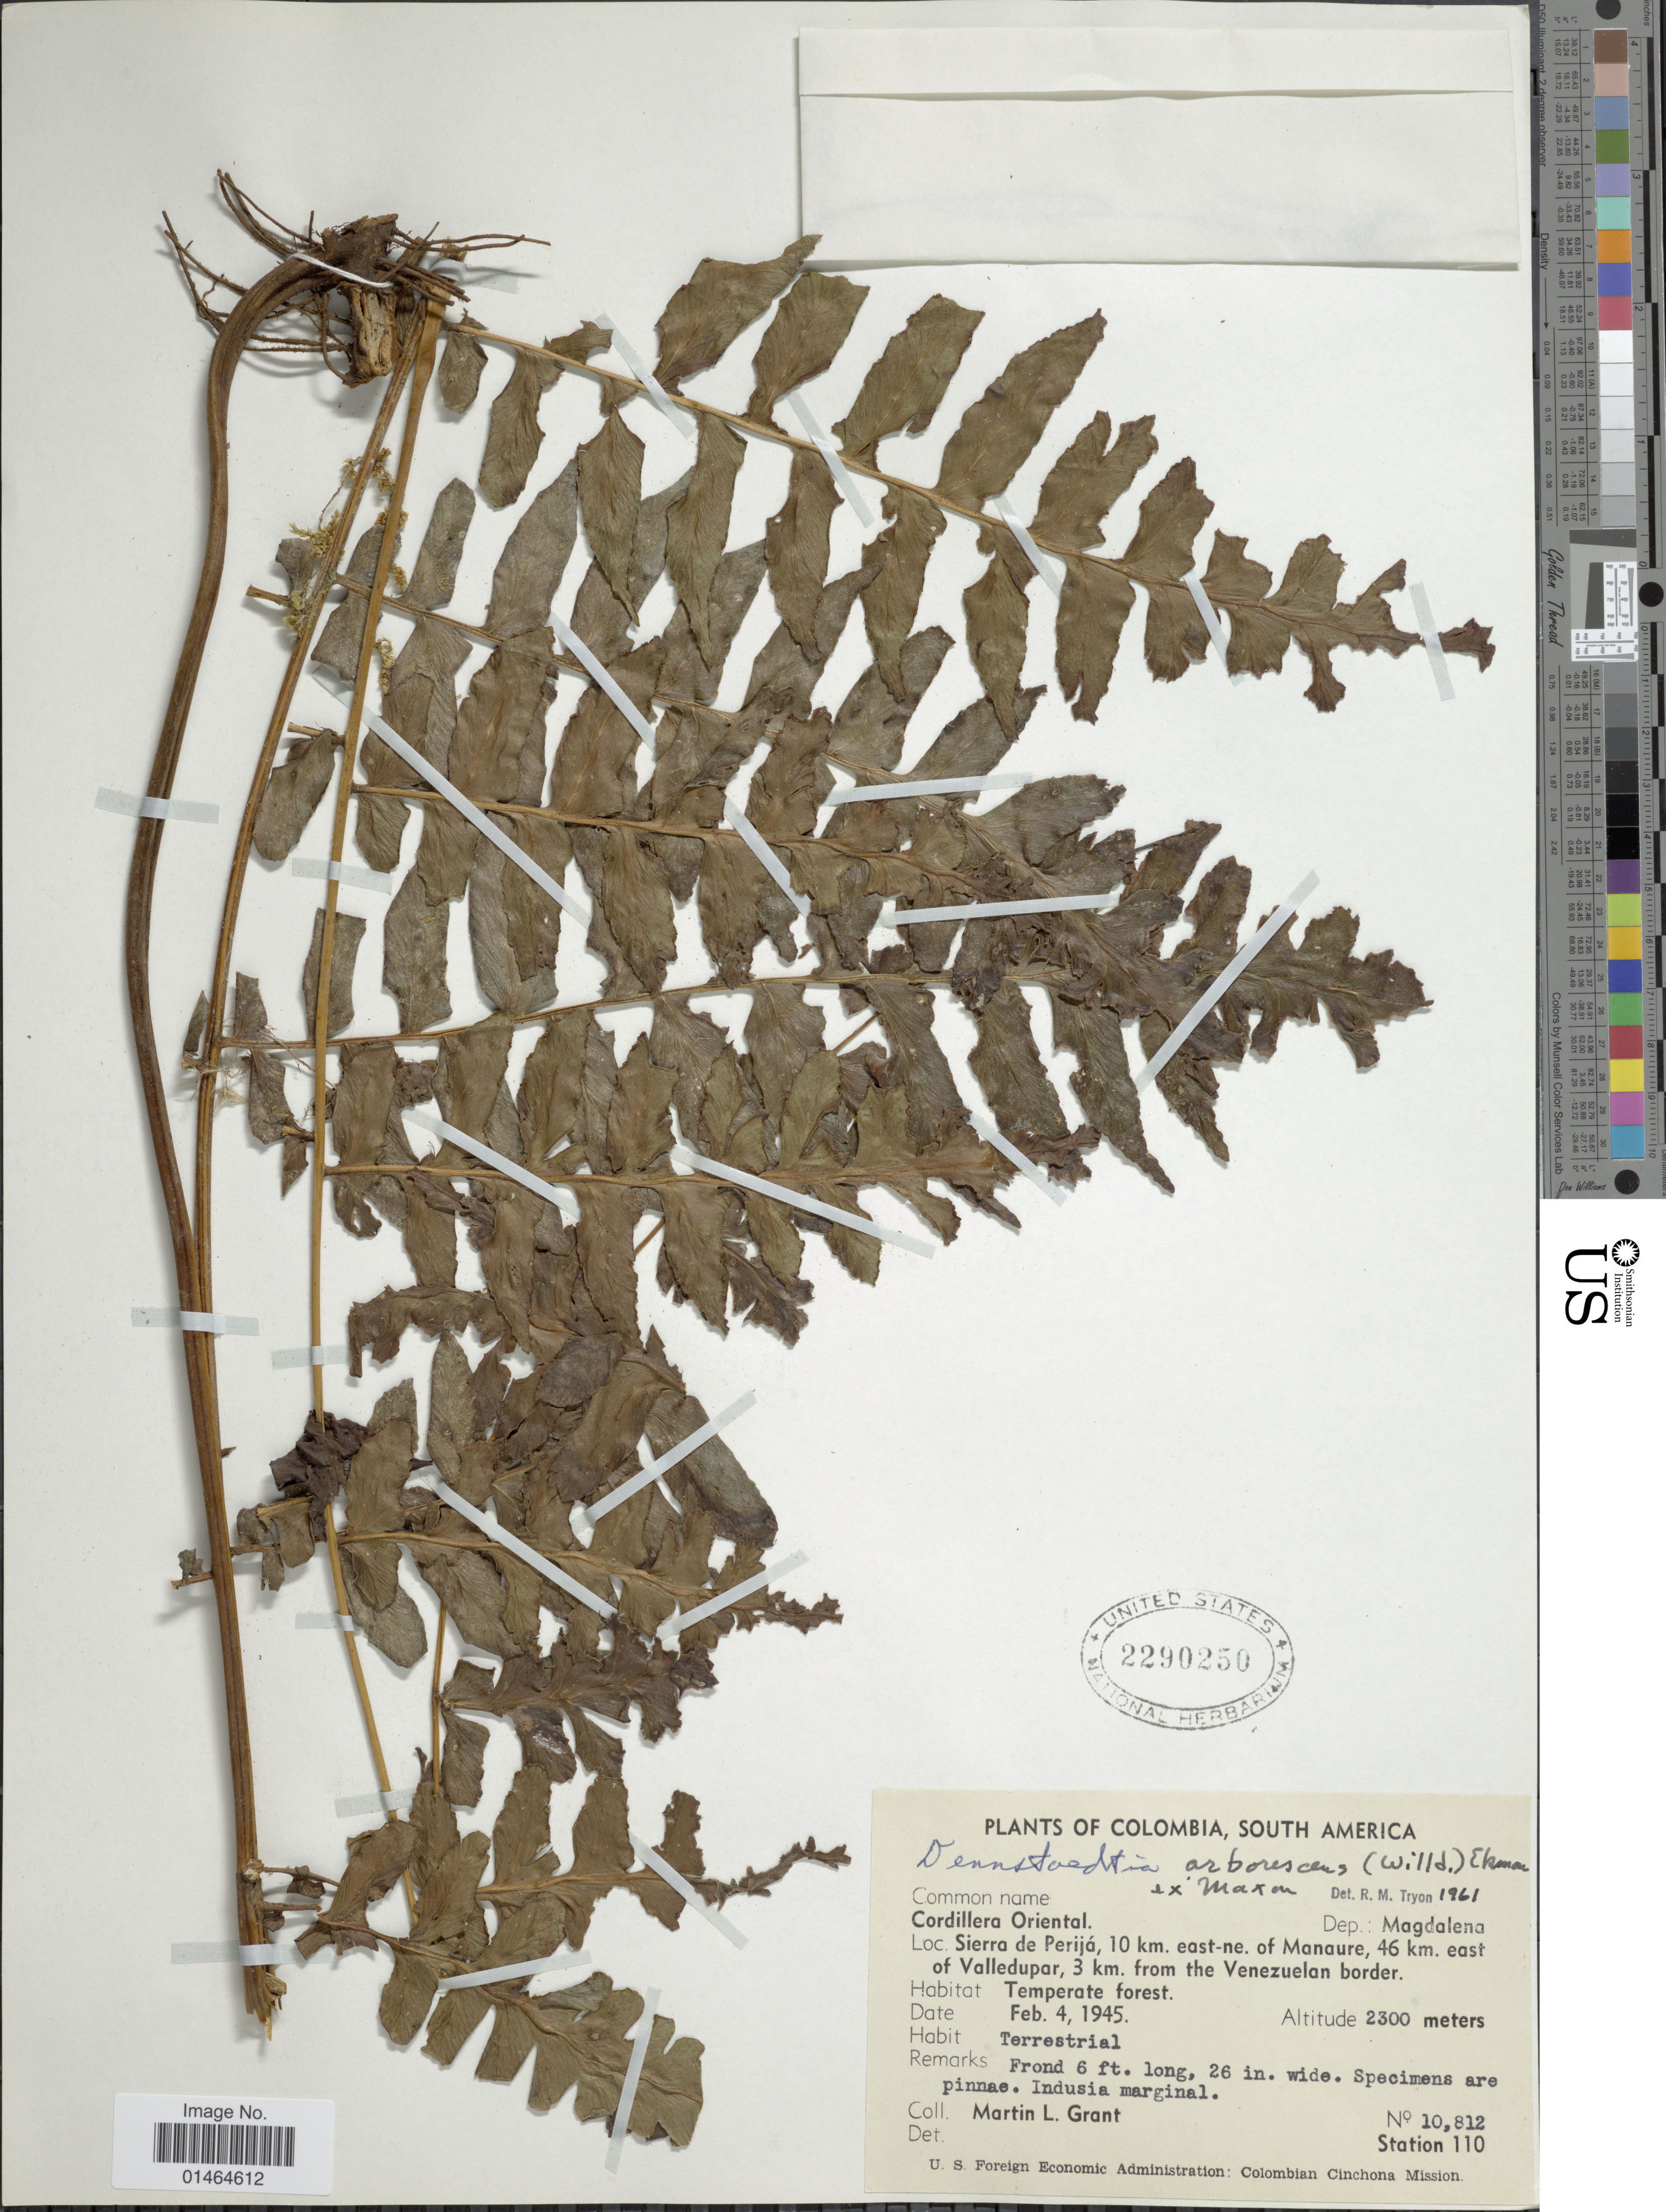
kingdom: Plantae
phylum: Tracheophyta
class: Polypodiopsida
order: Polypodiales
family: Dennstaedtiaceae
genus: Dennstaedtia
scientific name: Dennstaedtia coronata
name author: (Sodiro) C. Chr.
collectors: M. L. Grant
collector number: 10812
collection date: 1945-02-04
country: Colombia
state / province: Magdalena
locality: Cordillera Oriental. Sierra de Perijá, 10 km. east-ne. of Manaure, 46 km. east of Valledupar, 3 km. from the Venezuelan border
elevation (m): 2300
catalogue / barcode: US 2290250